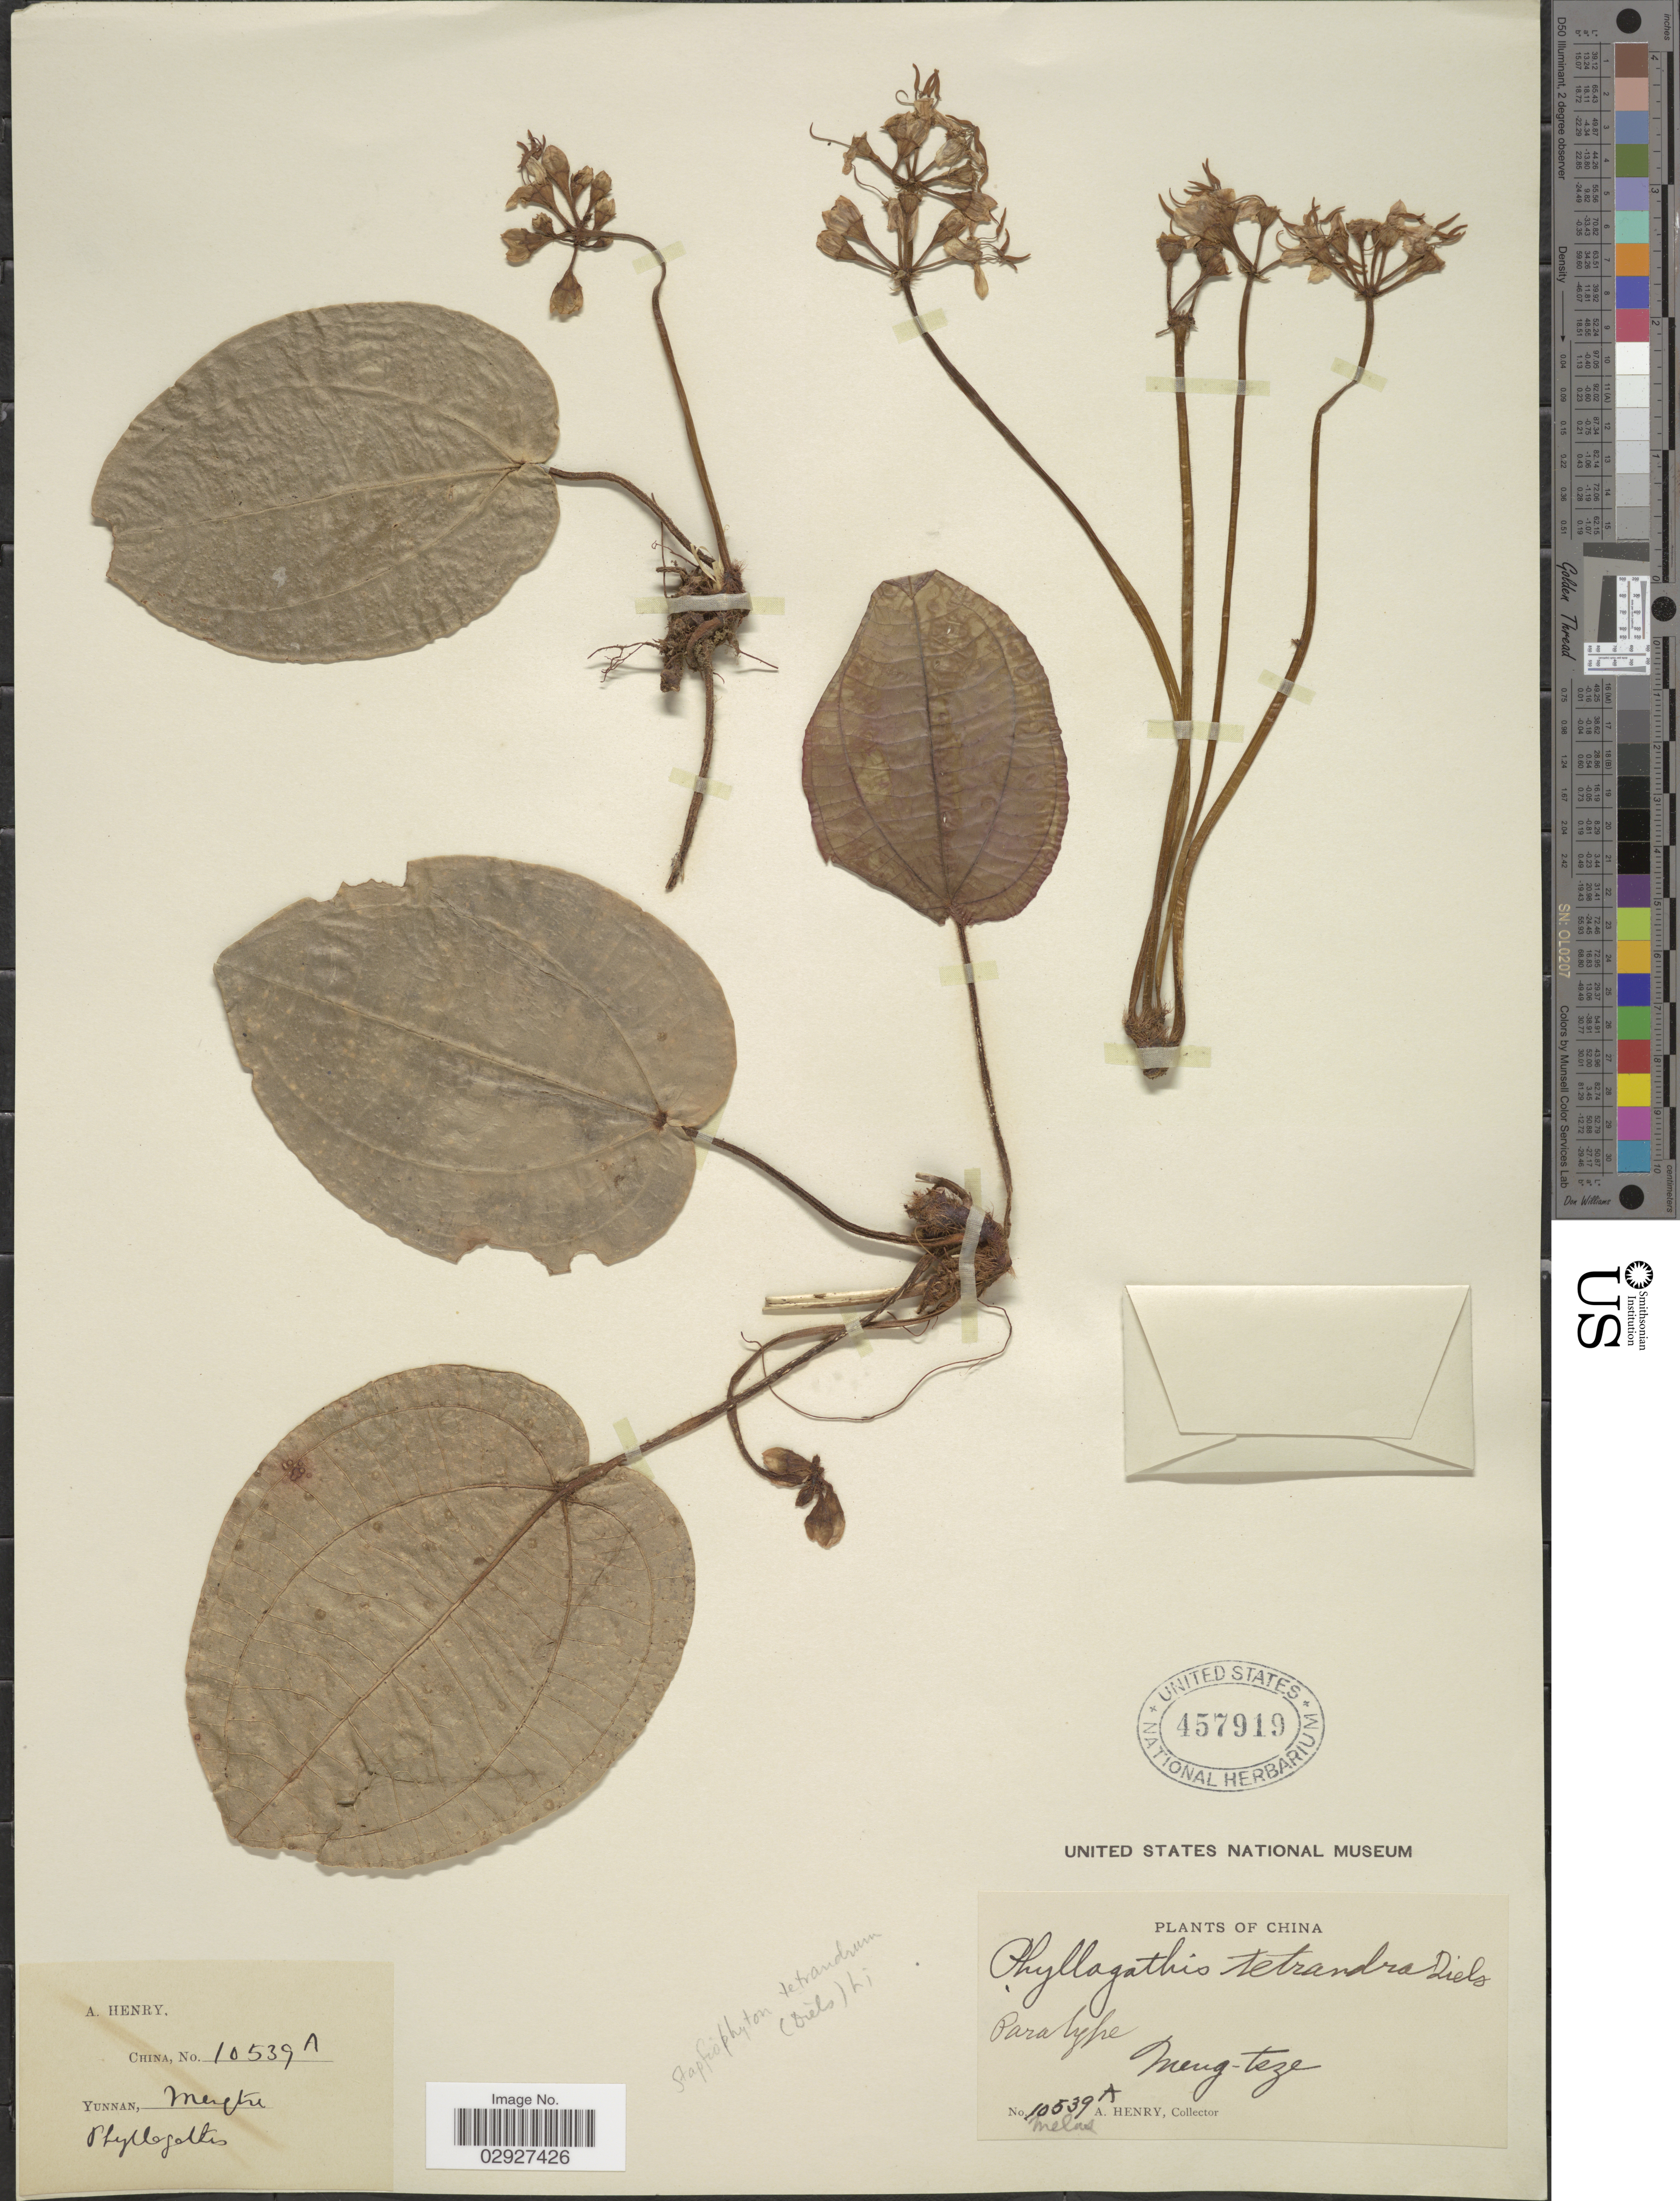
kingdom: Plantae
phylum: Tracheophyta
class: Magnoliopsida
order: Myrtales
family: Melastomataceae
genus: Phyllagathis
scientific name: Phyllagathis tetrandra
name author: Diels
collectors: A. Henry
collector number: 10539 A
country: China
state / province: Yunnan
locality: Yunnan, Mengtze.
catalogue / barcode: US 457919